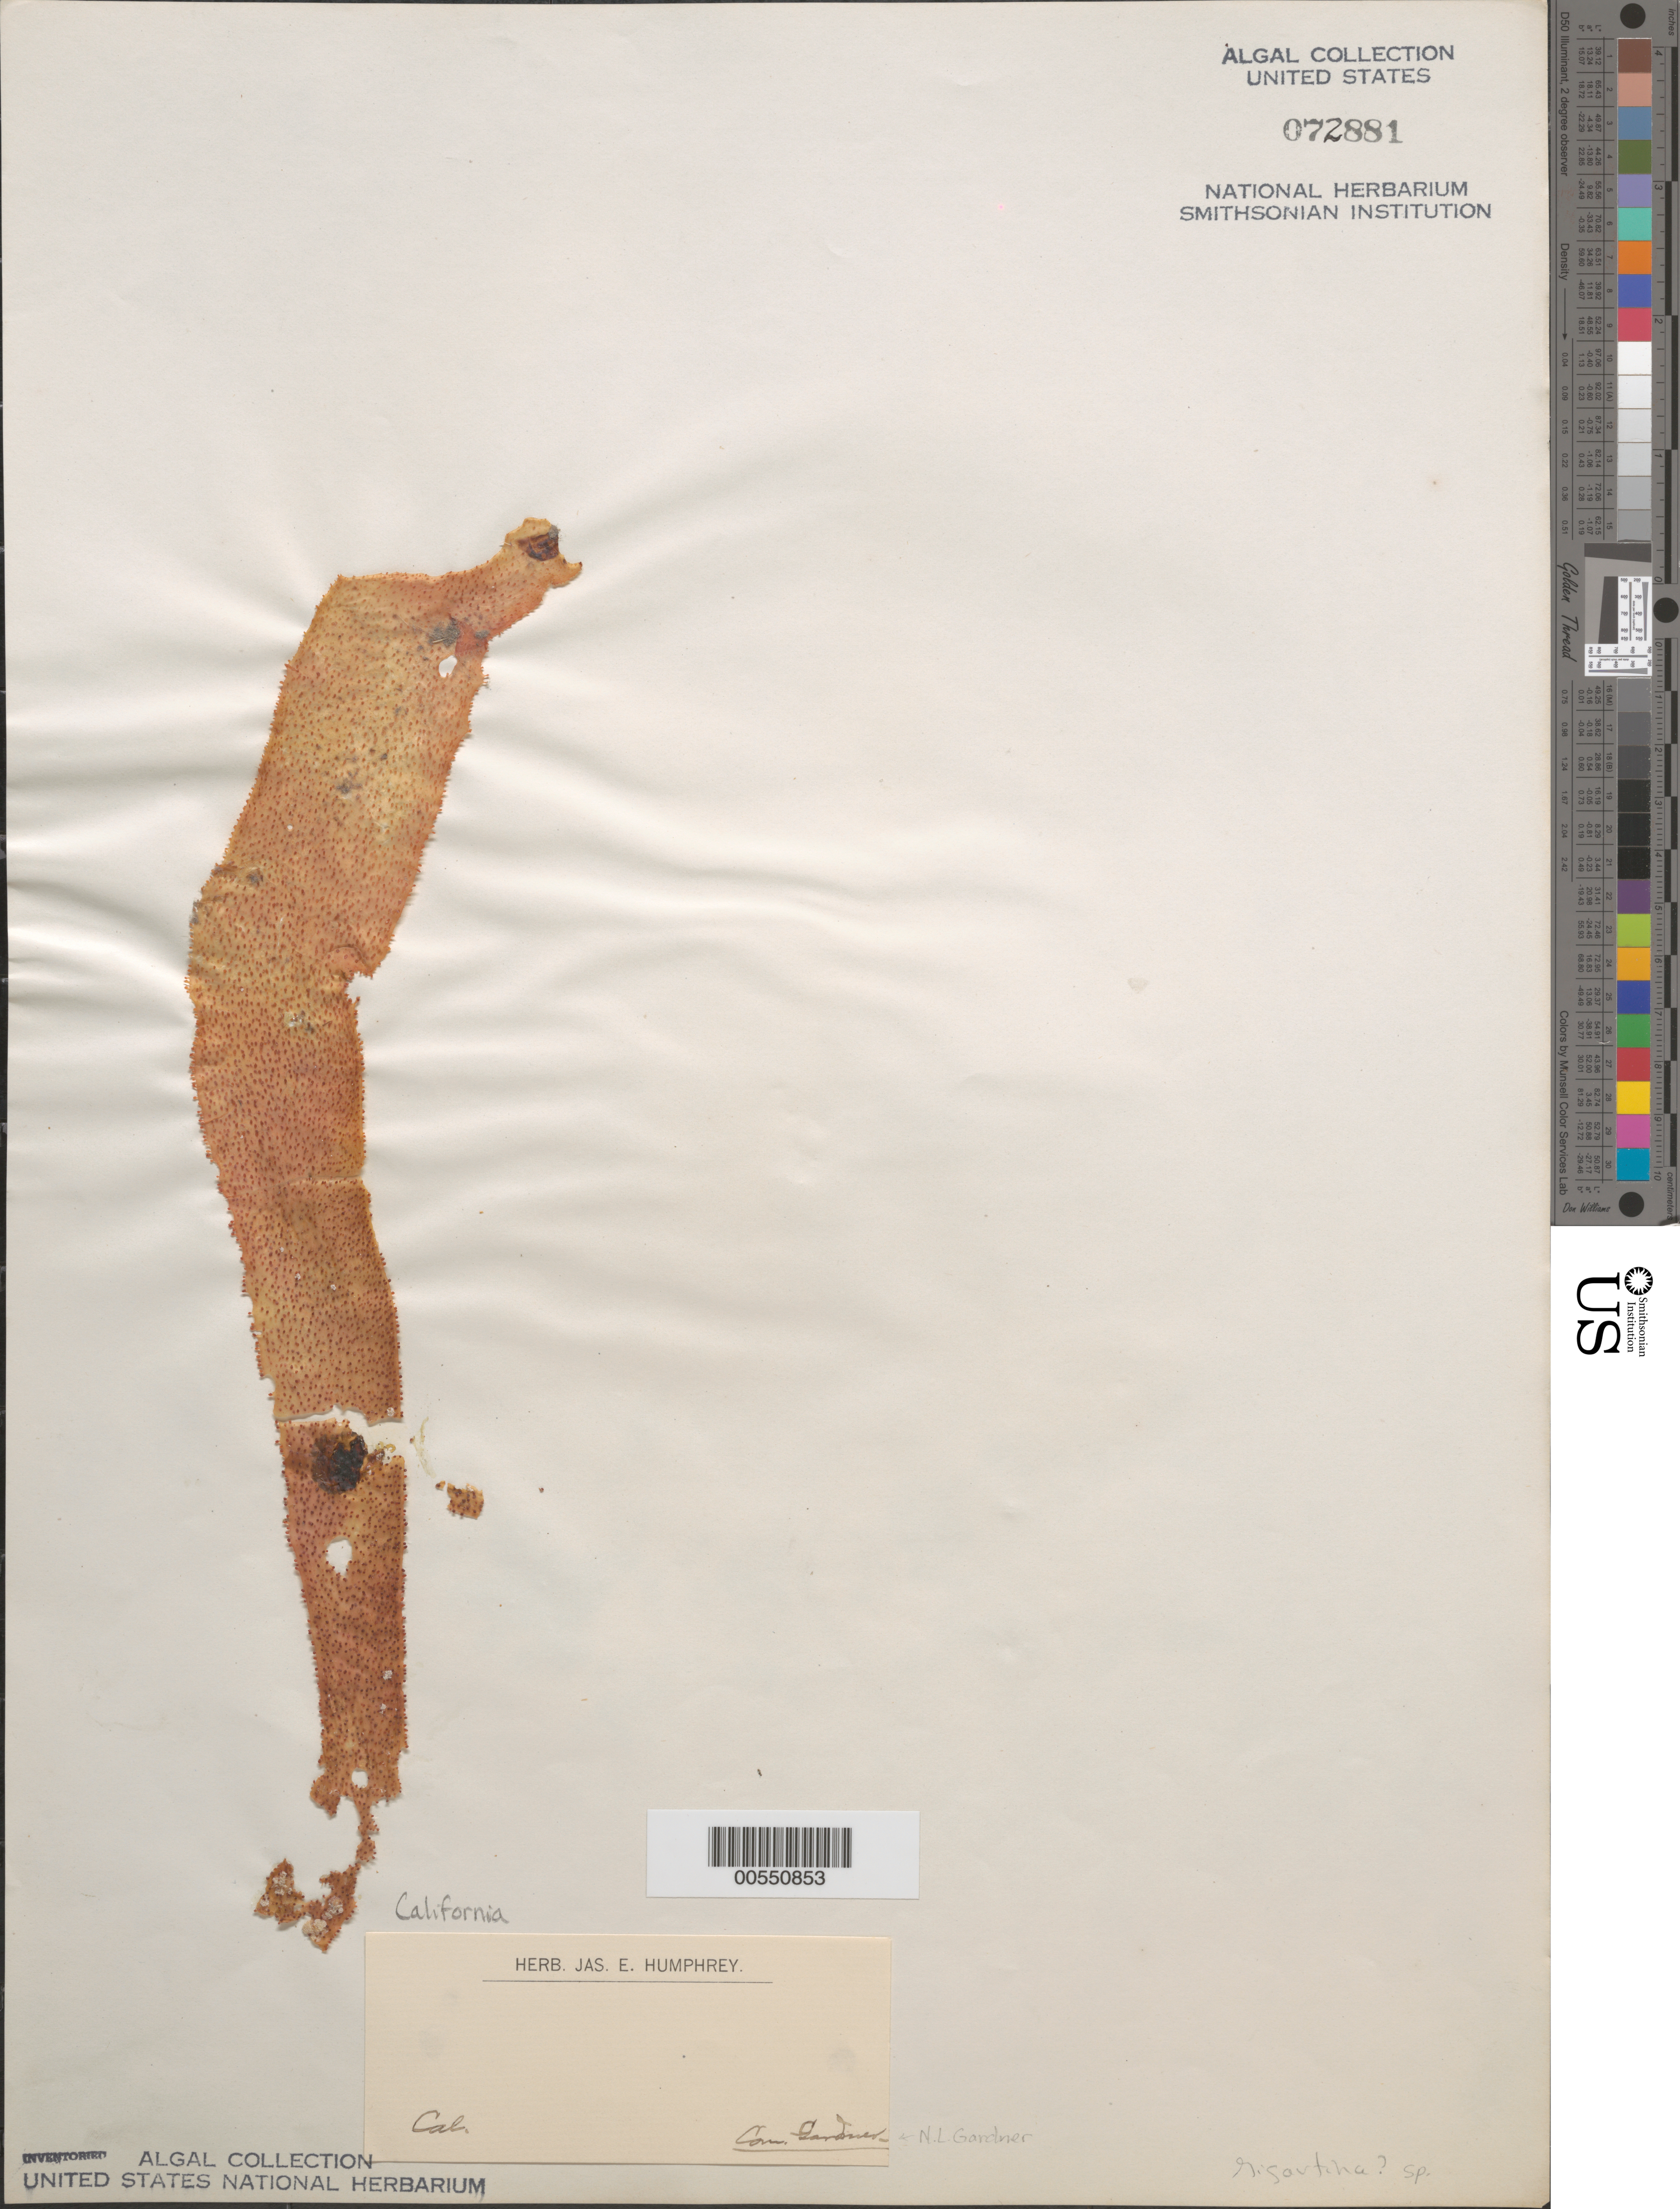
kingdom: Plantae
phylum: Rhodophyta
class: Florideophyceae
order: Gigartinales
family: Gigartinaceae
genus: Gigartina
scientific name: Gigartina sp.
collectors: N. Gardner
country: United States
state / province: California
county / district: San Diego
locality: False Bay, San Diego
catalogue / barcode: US 72881